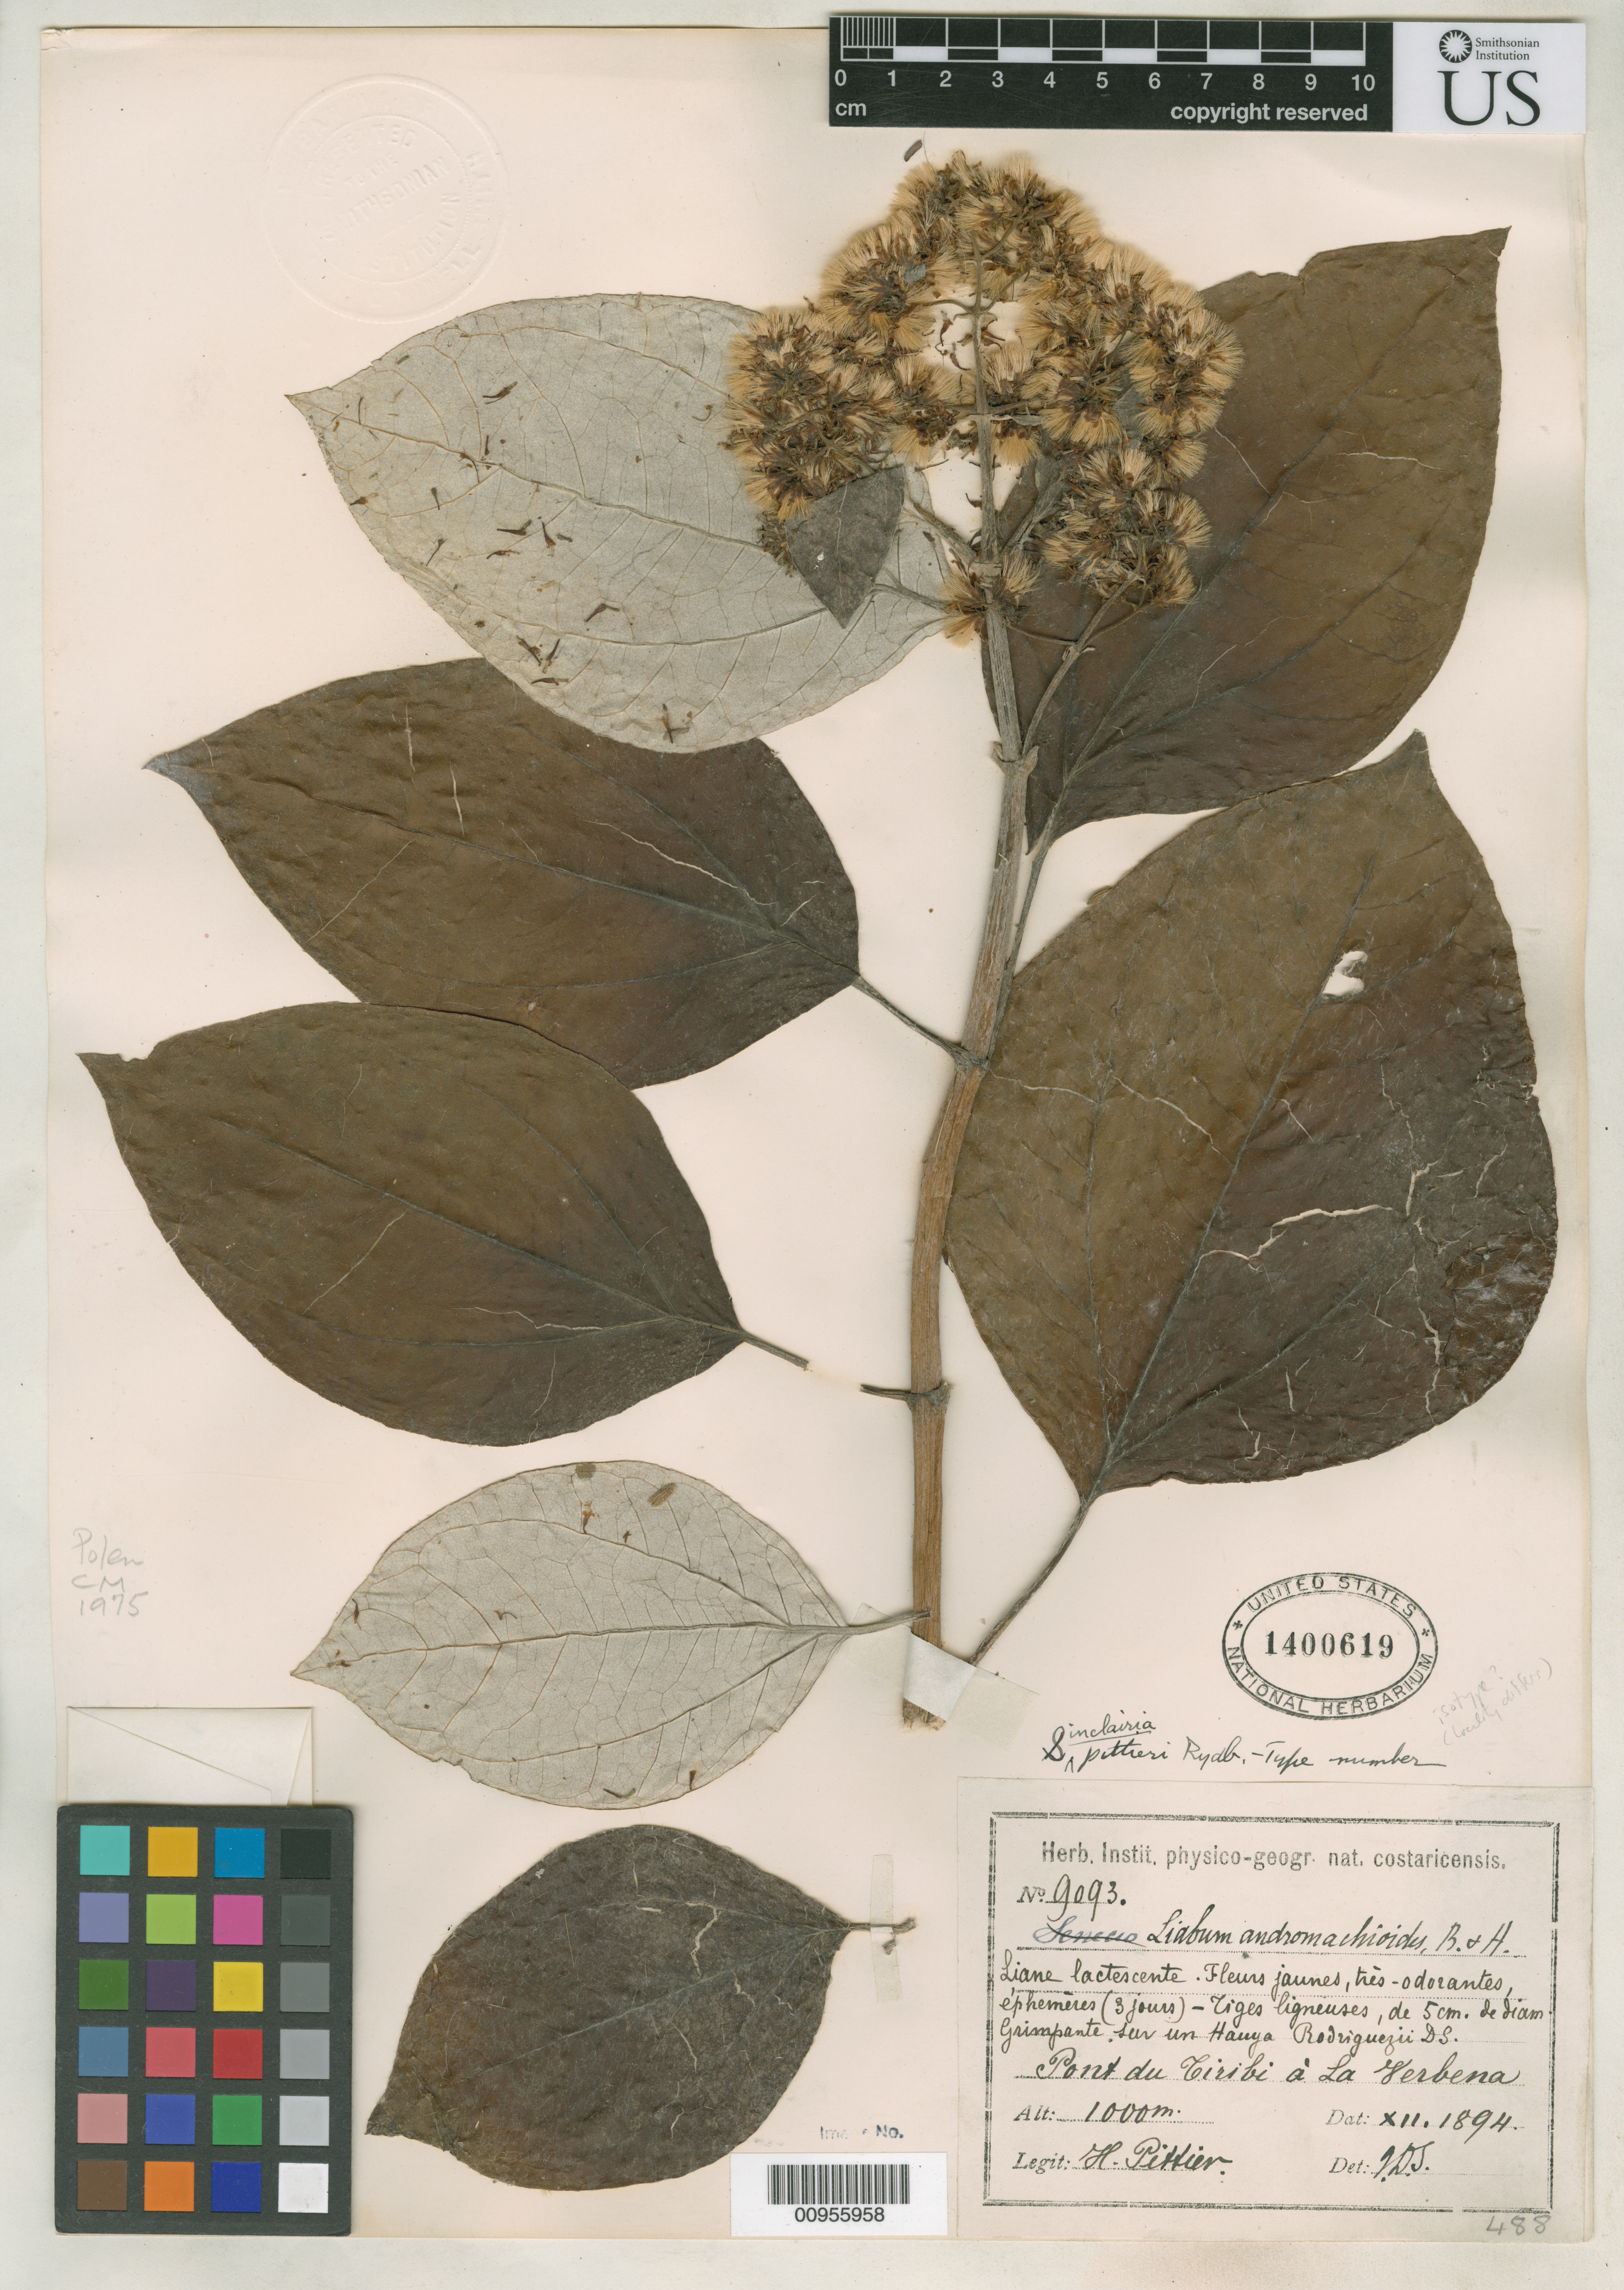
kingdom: Plantae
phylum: Tracheophyta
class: Magnoliopsida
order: Asterales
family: Asteraceae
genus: Sinclairia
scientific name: Sinclairia pittieri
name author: Rydb.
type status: Possible Isotype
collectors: H. F. Pittier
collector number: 9093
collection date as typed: Dec 1904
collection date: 1904-12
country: Costa Rica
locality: Pont du Tiribi à La Verbena.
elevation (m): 1000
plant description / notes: Annotated as "Type number". Collection locality differs from protologue & holotype (but other data match).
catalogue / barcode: US 1400619